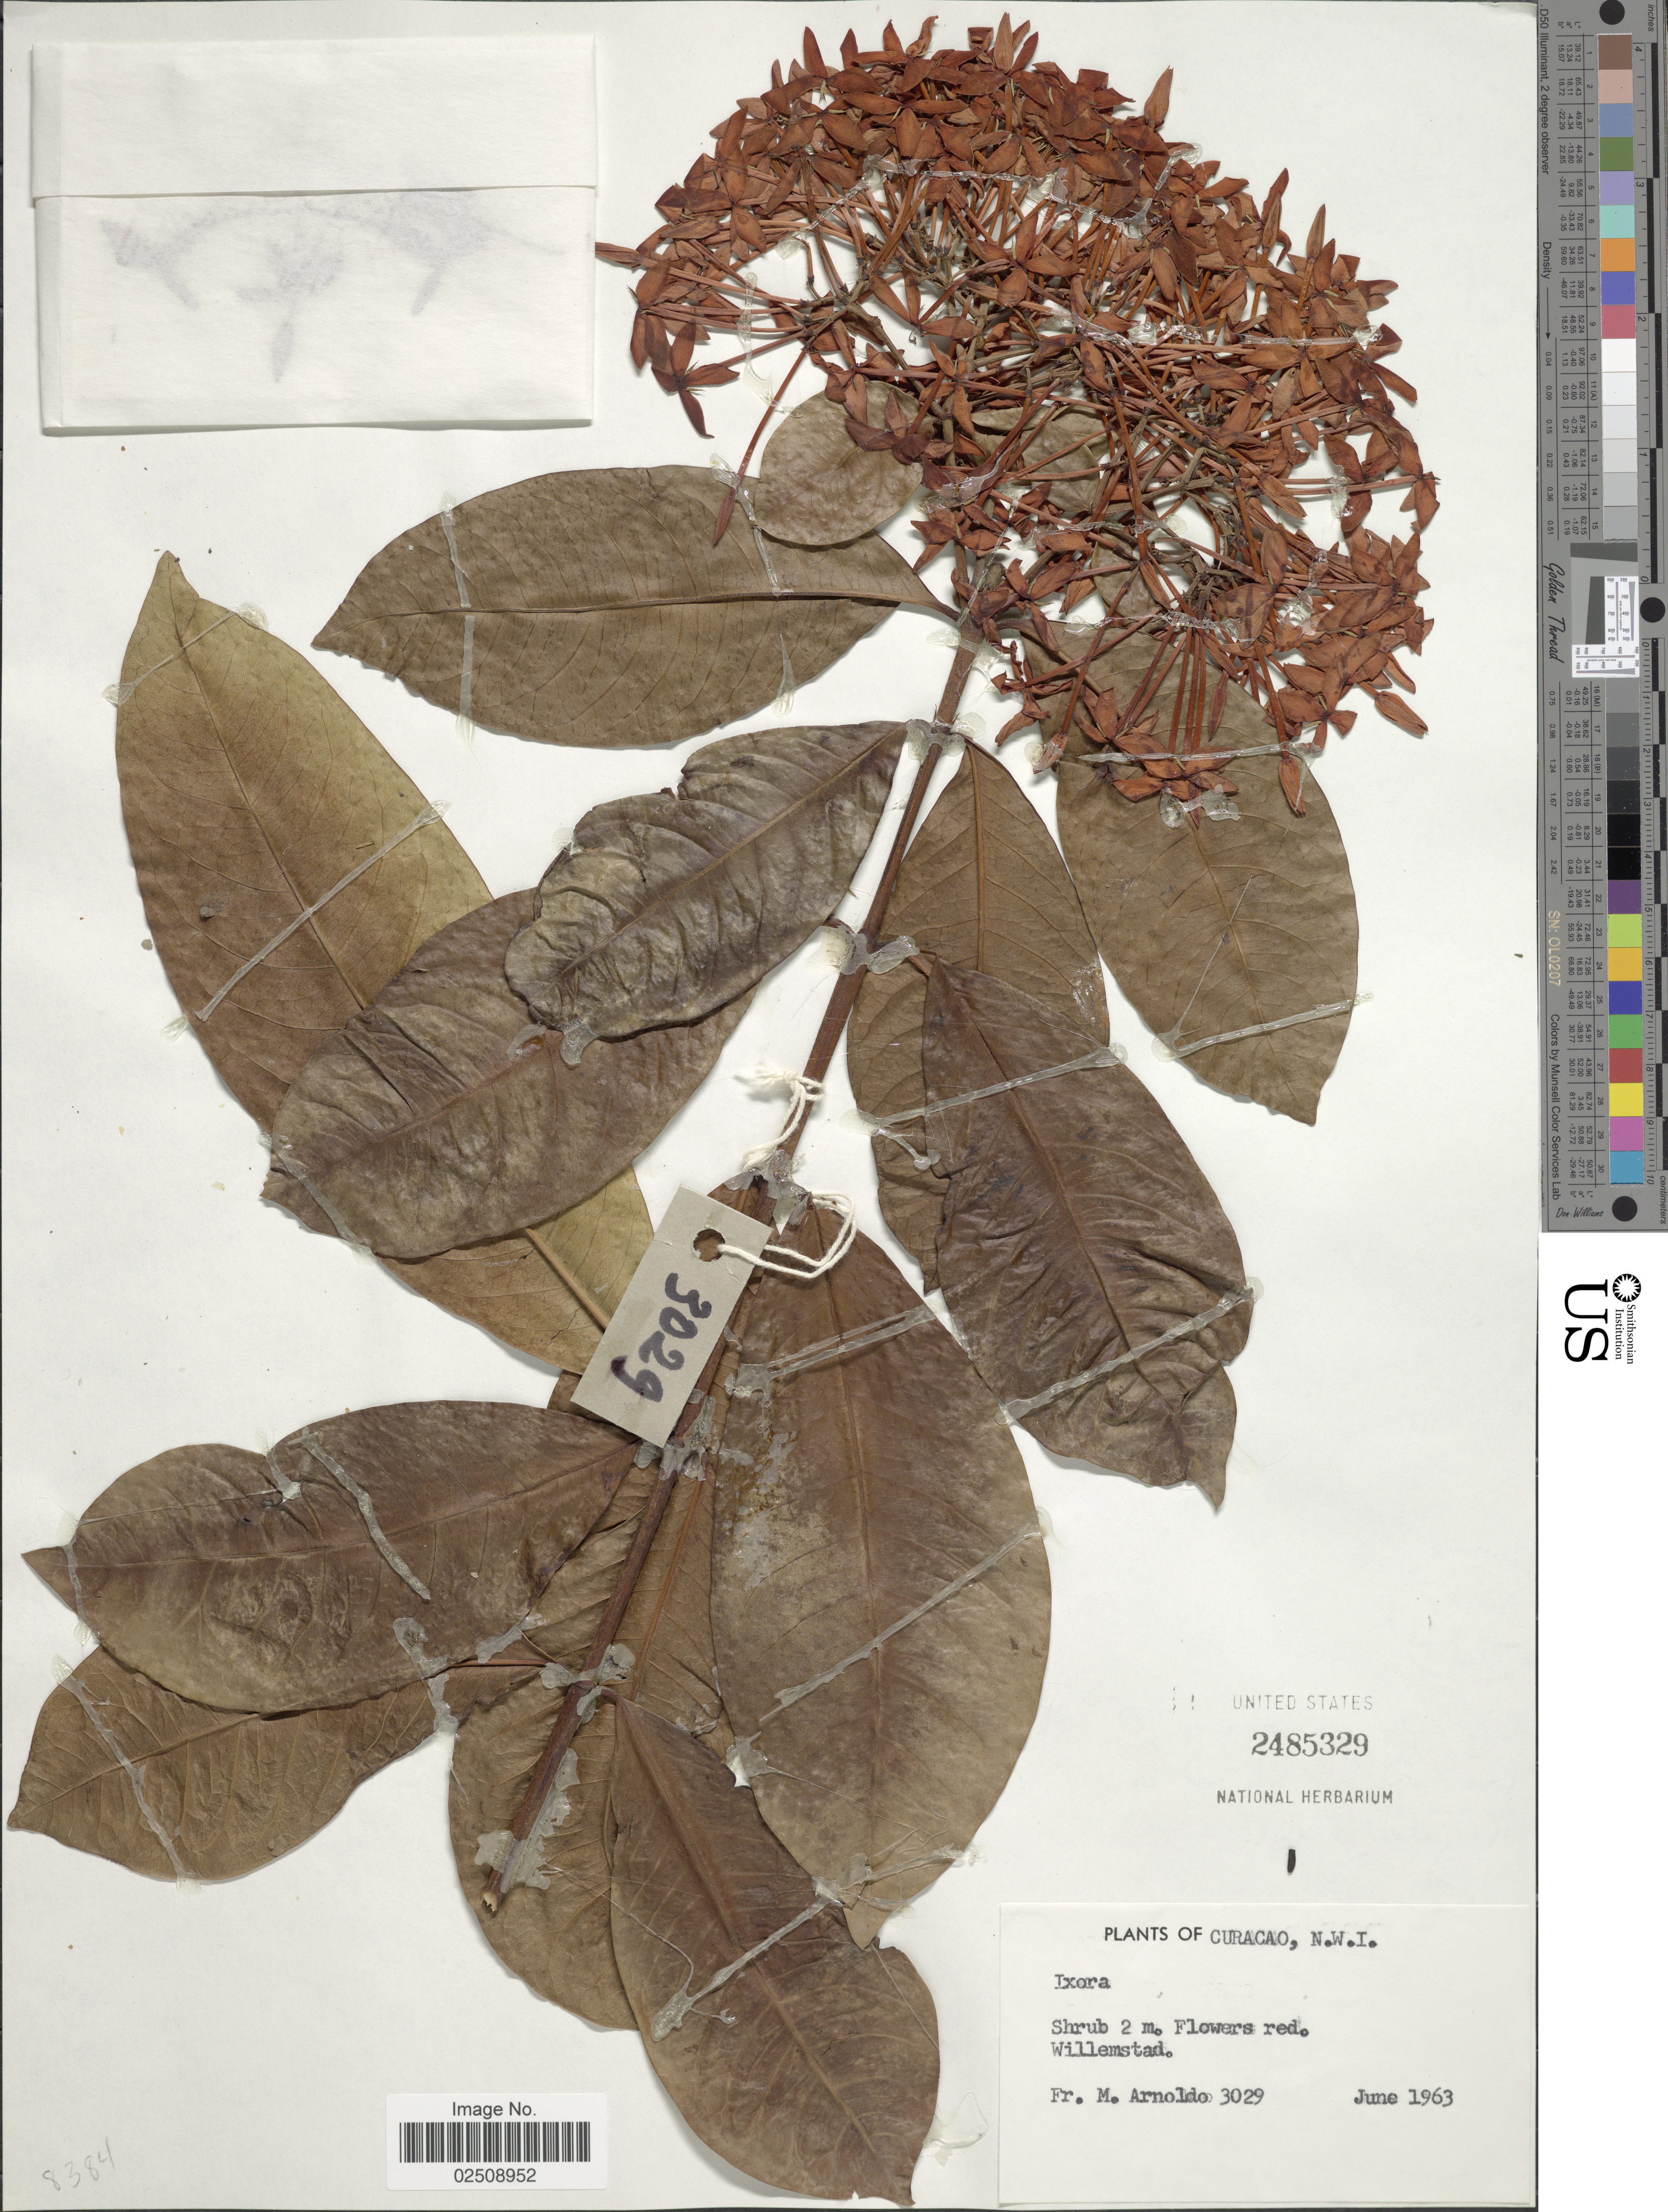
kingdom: Plantae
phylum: Tracheophyta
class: Magnoliopsida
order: Gentianales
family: Rubiaceae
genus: Ixora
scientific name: Ixora sp.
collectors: N. Arnoldo-Broeders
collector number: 3029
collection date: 1963-06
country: Curaçao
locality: N.W.I. Willemstad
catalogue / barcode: US 2485329